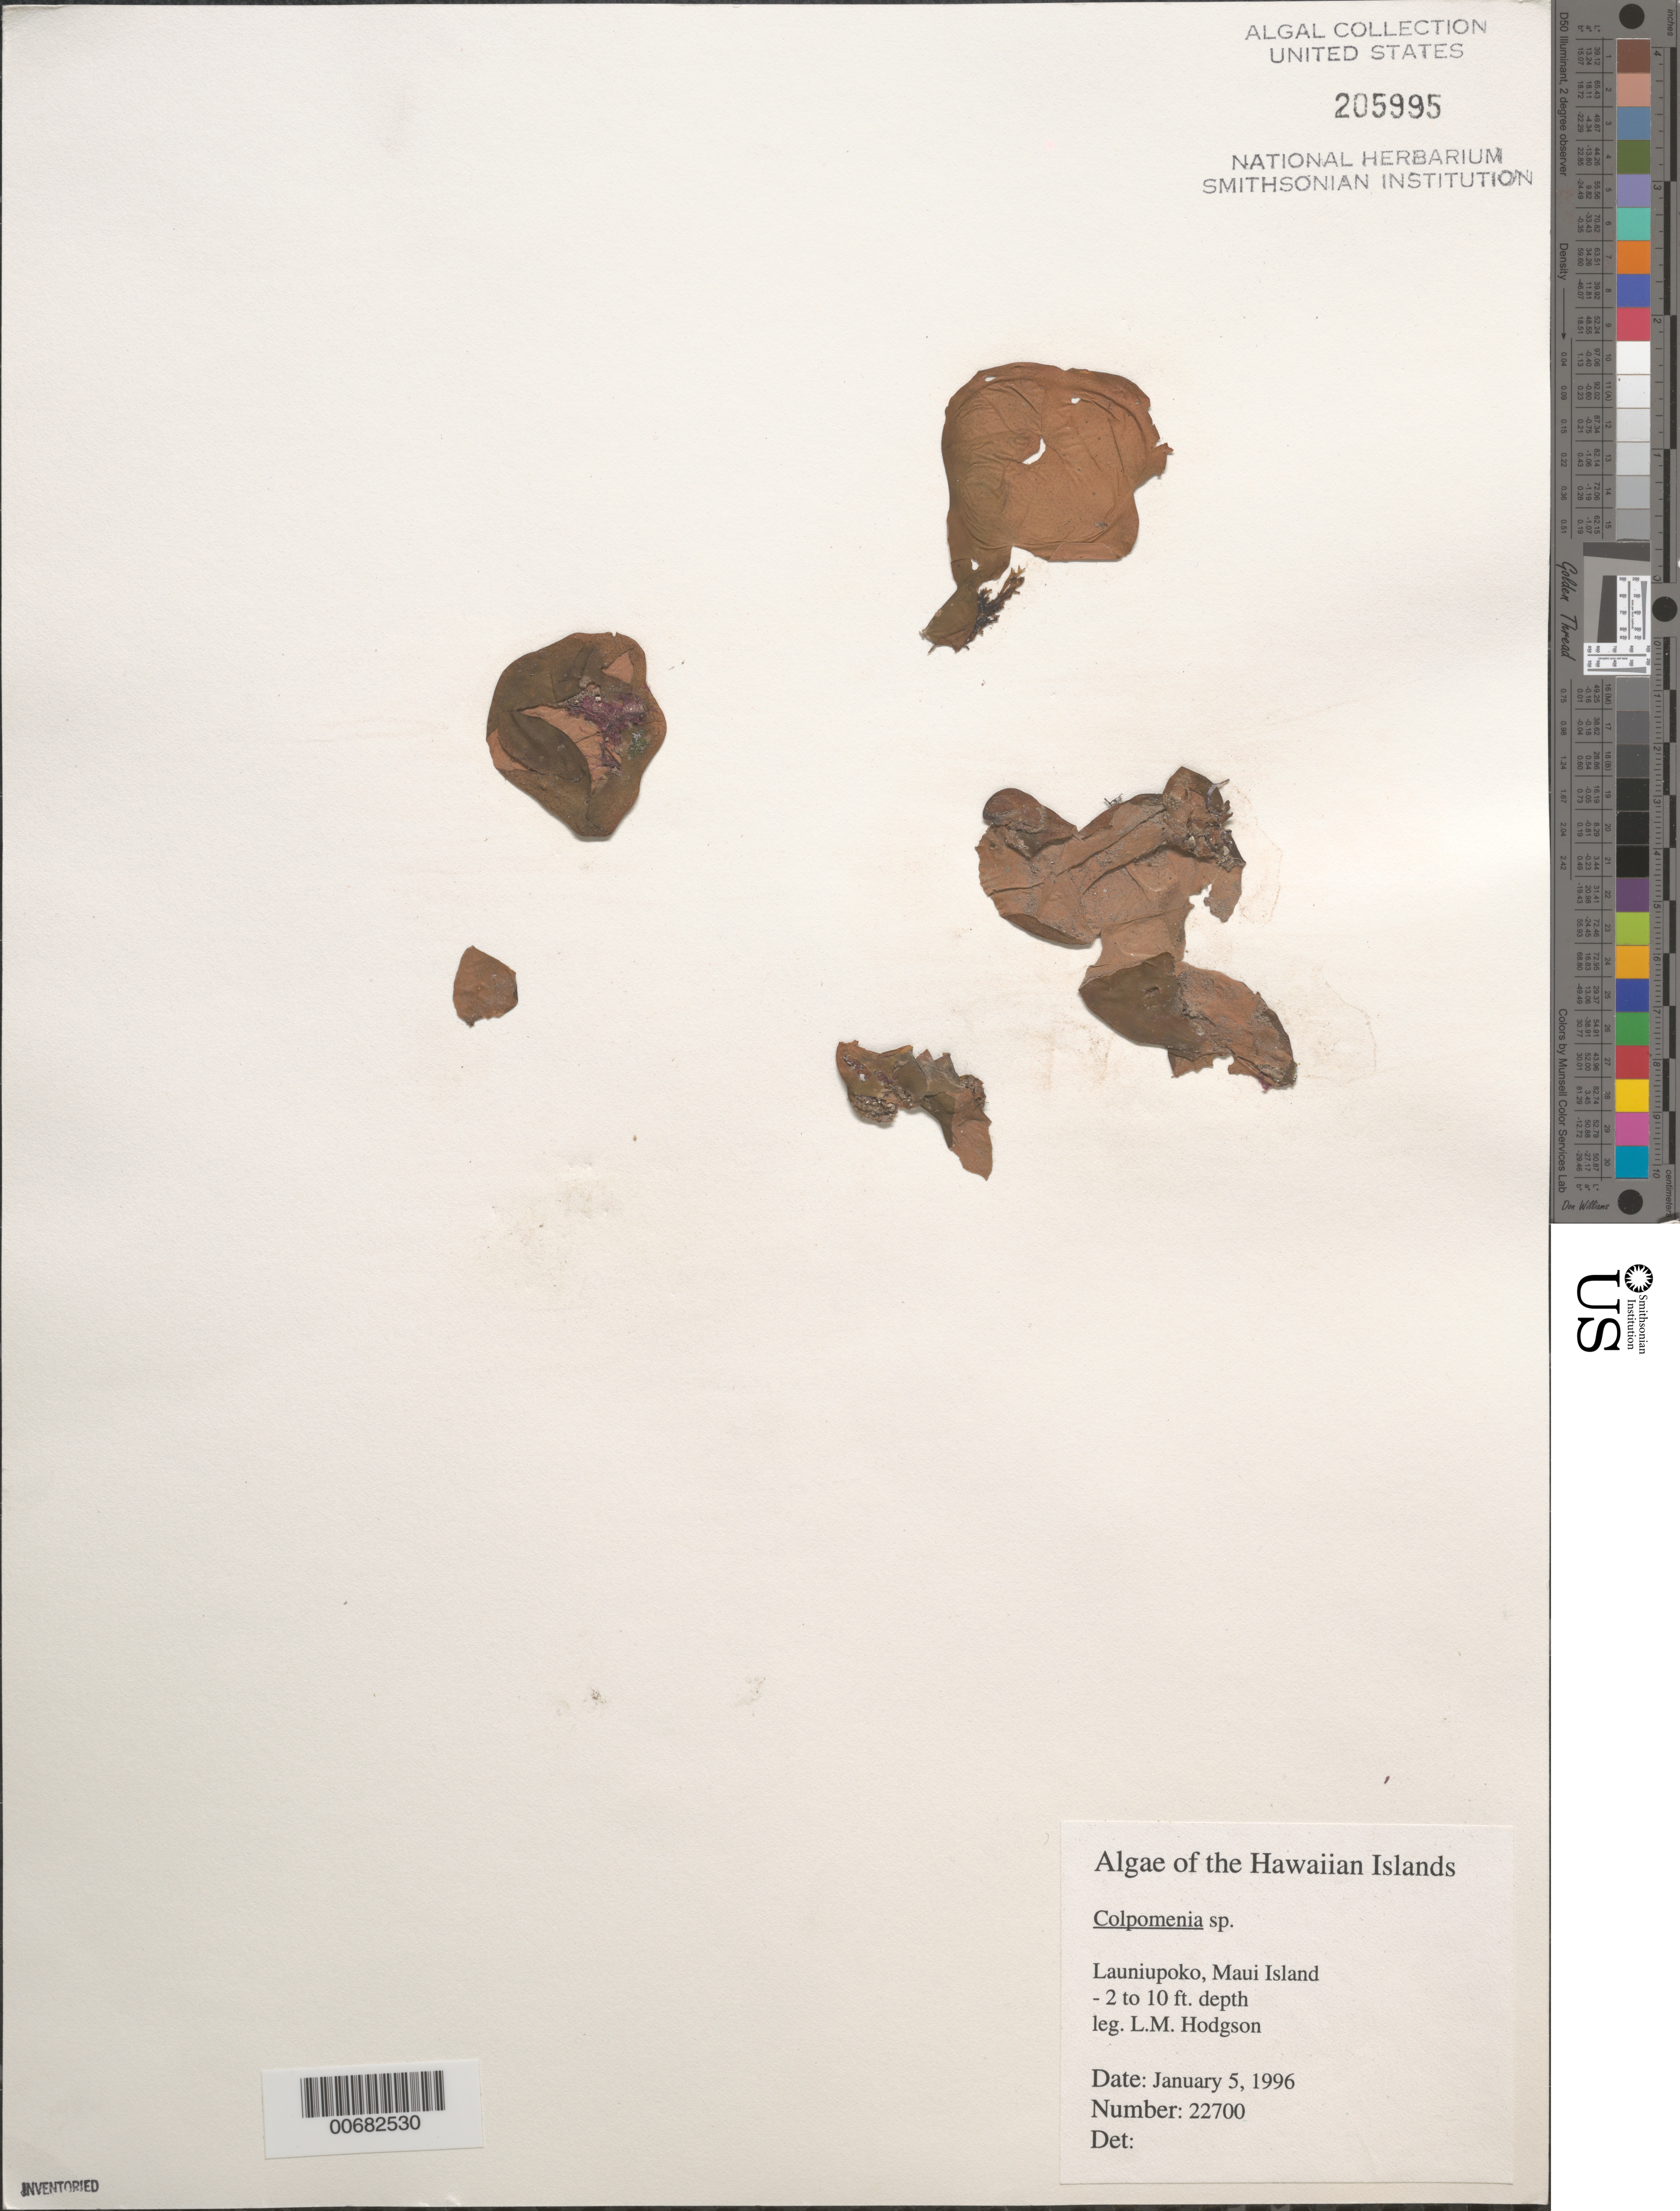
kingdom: Chromista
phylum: Ochrophyta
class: Phaeophyceae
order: Scytosiphonales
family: Scytosiphonaceae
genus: Colpomenia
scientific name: Colpomenia sp.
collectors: L. M. Hodgson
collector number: IAA 22700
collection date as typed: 05 Jan 1996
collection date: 1996-01-05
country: United States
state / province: Hawaii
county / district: Maui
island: Maui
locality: Launiupoko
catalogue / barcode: US 205995